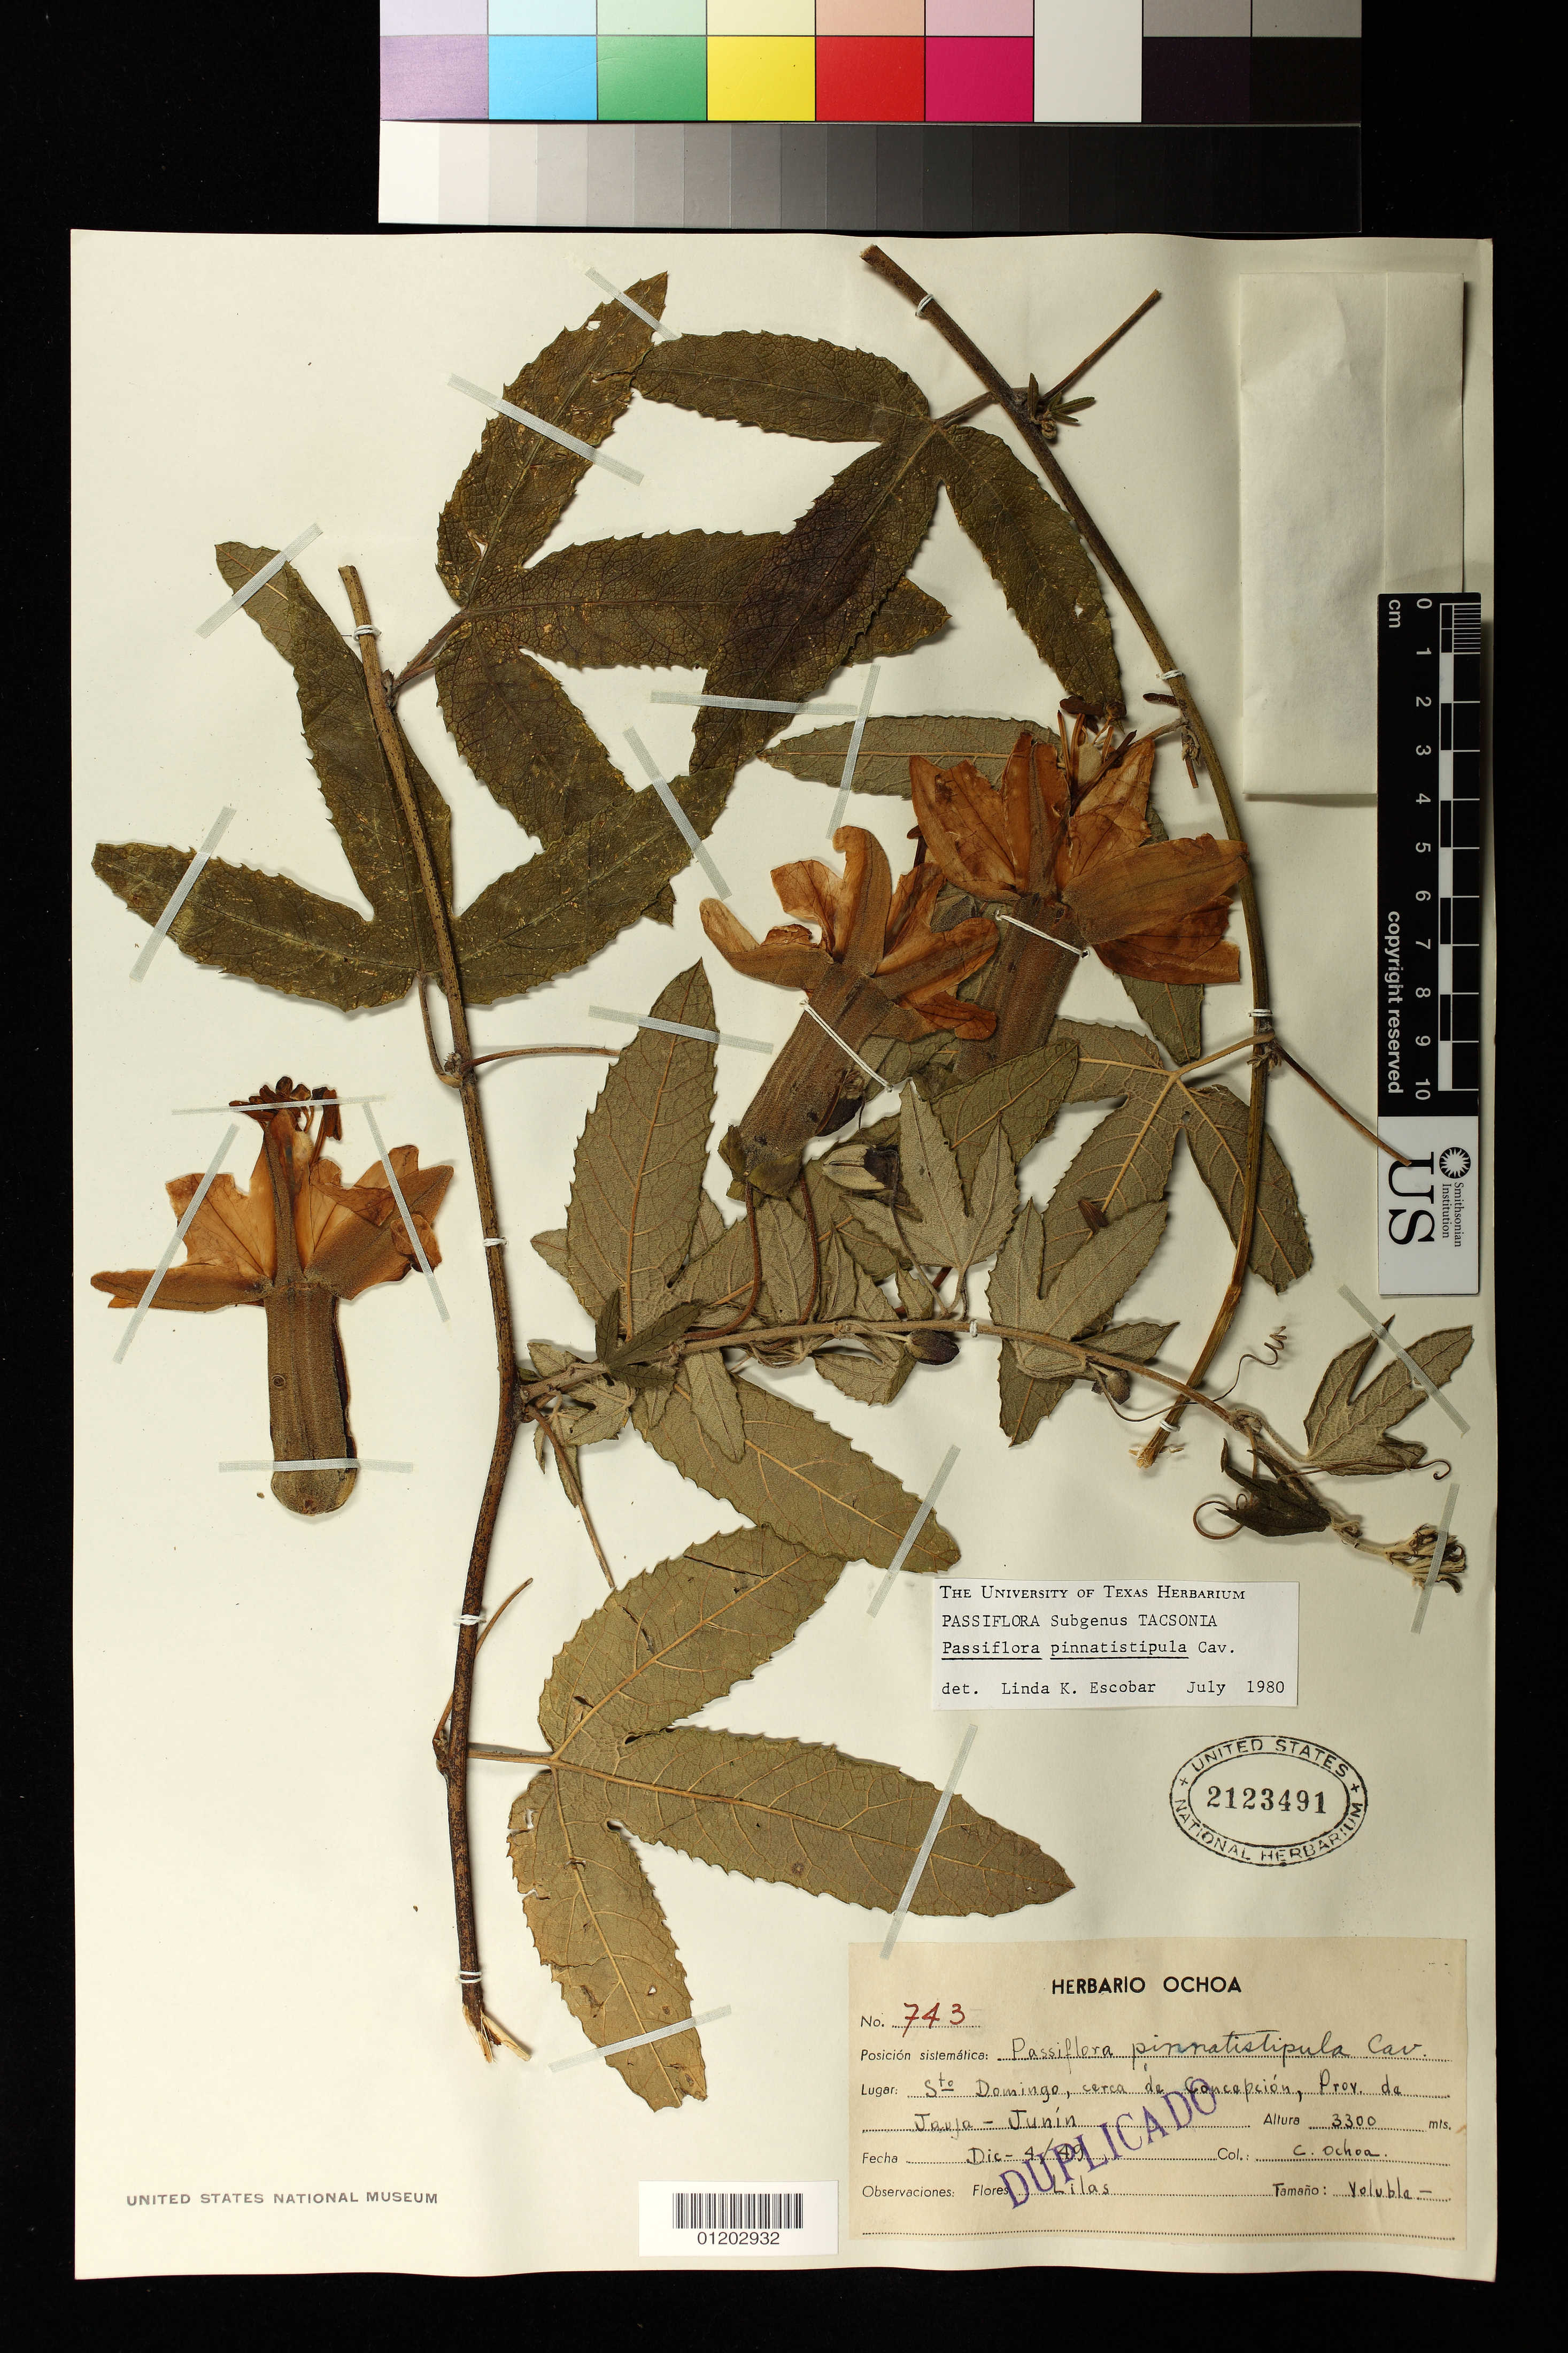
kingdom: Plantae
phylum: Tracheophyta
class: Magnoliopsida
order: Malpighiales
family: Passifloraceae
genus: Passiflora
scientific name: Passiflora pinnatistipula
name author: Cav.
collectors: C. M. Ochoa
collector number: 743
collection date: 1949-12-04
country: Peru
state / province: Junín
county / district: Jauja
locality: Santo Domingo, cerca de Conception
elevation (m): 3300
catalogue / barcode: US 2123491